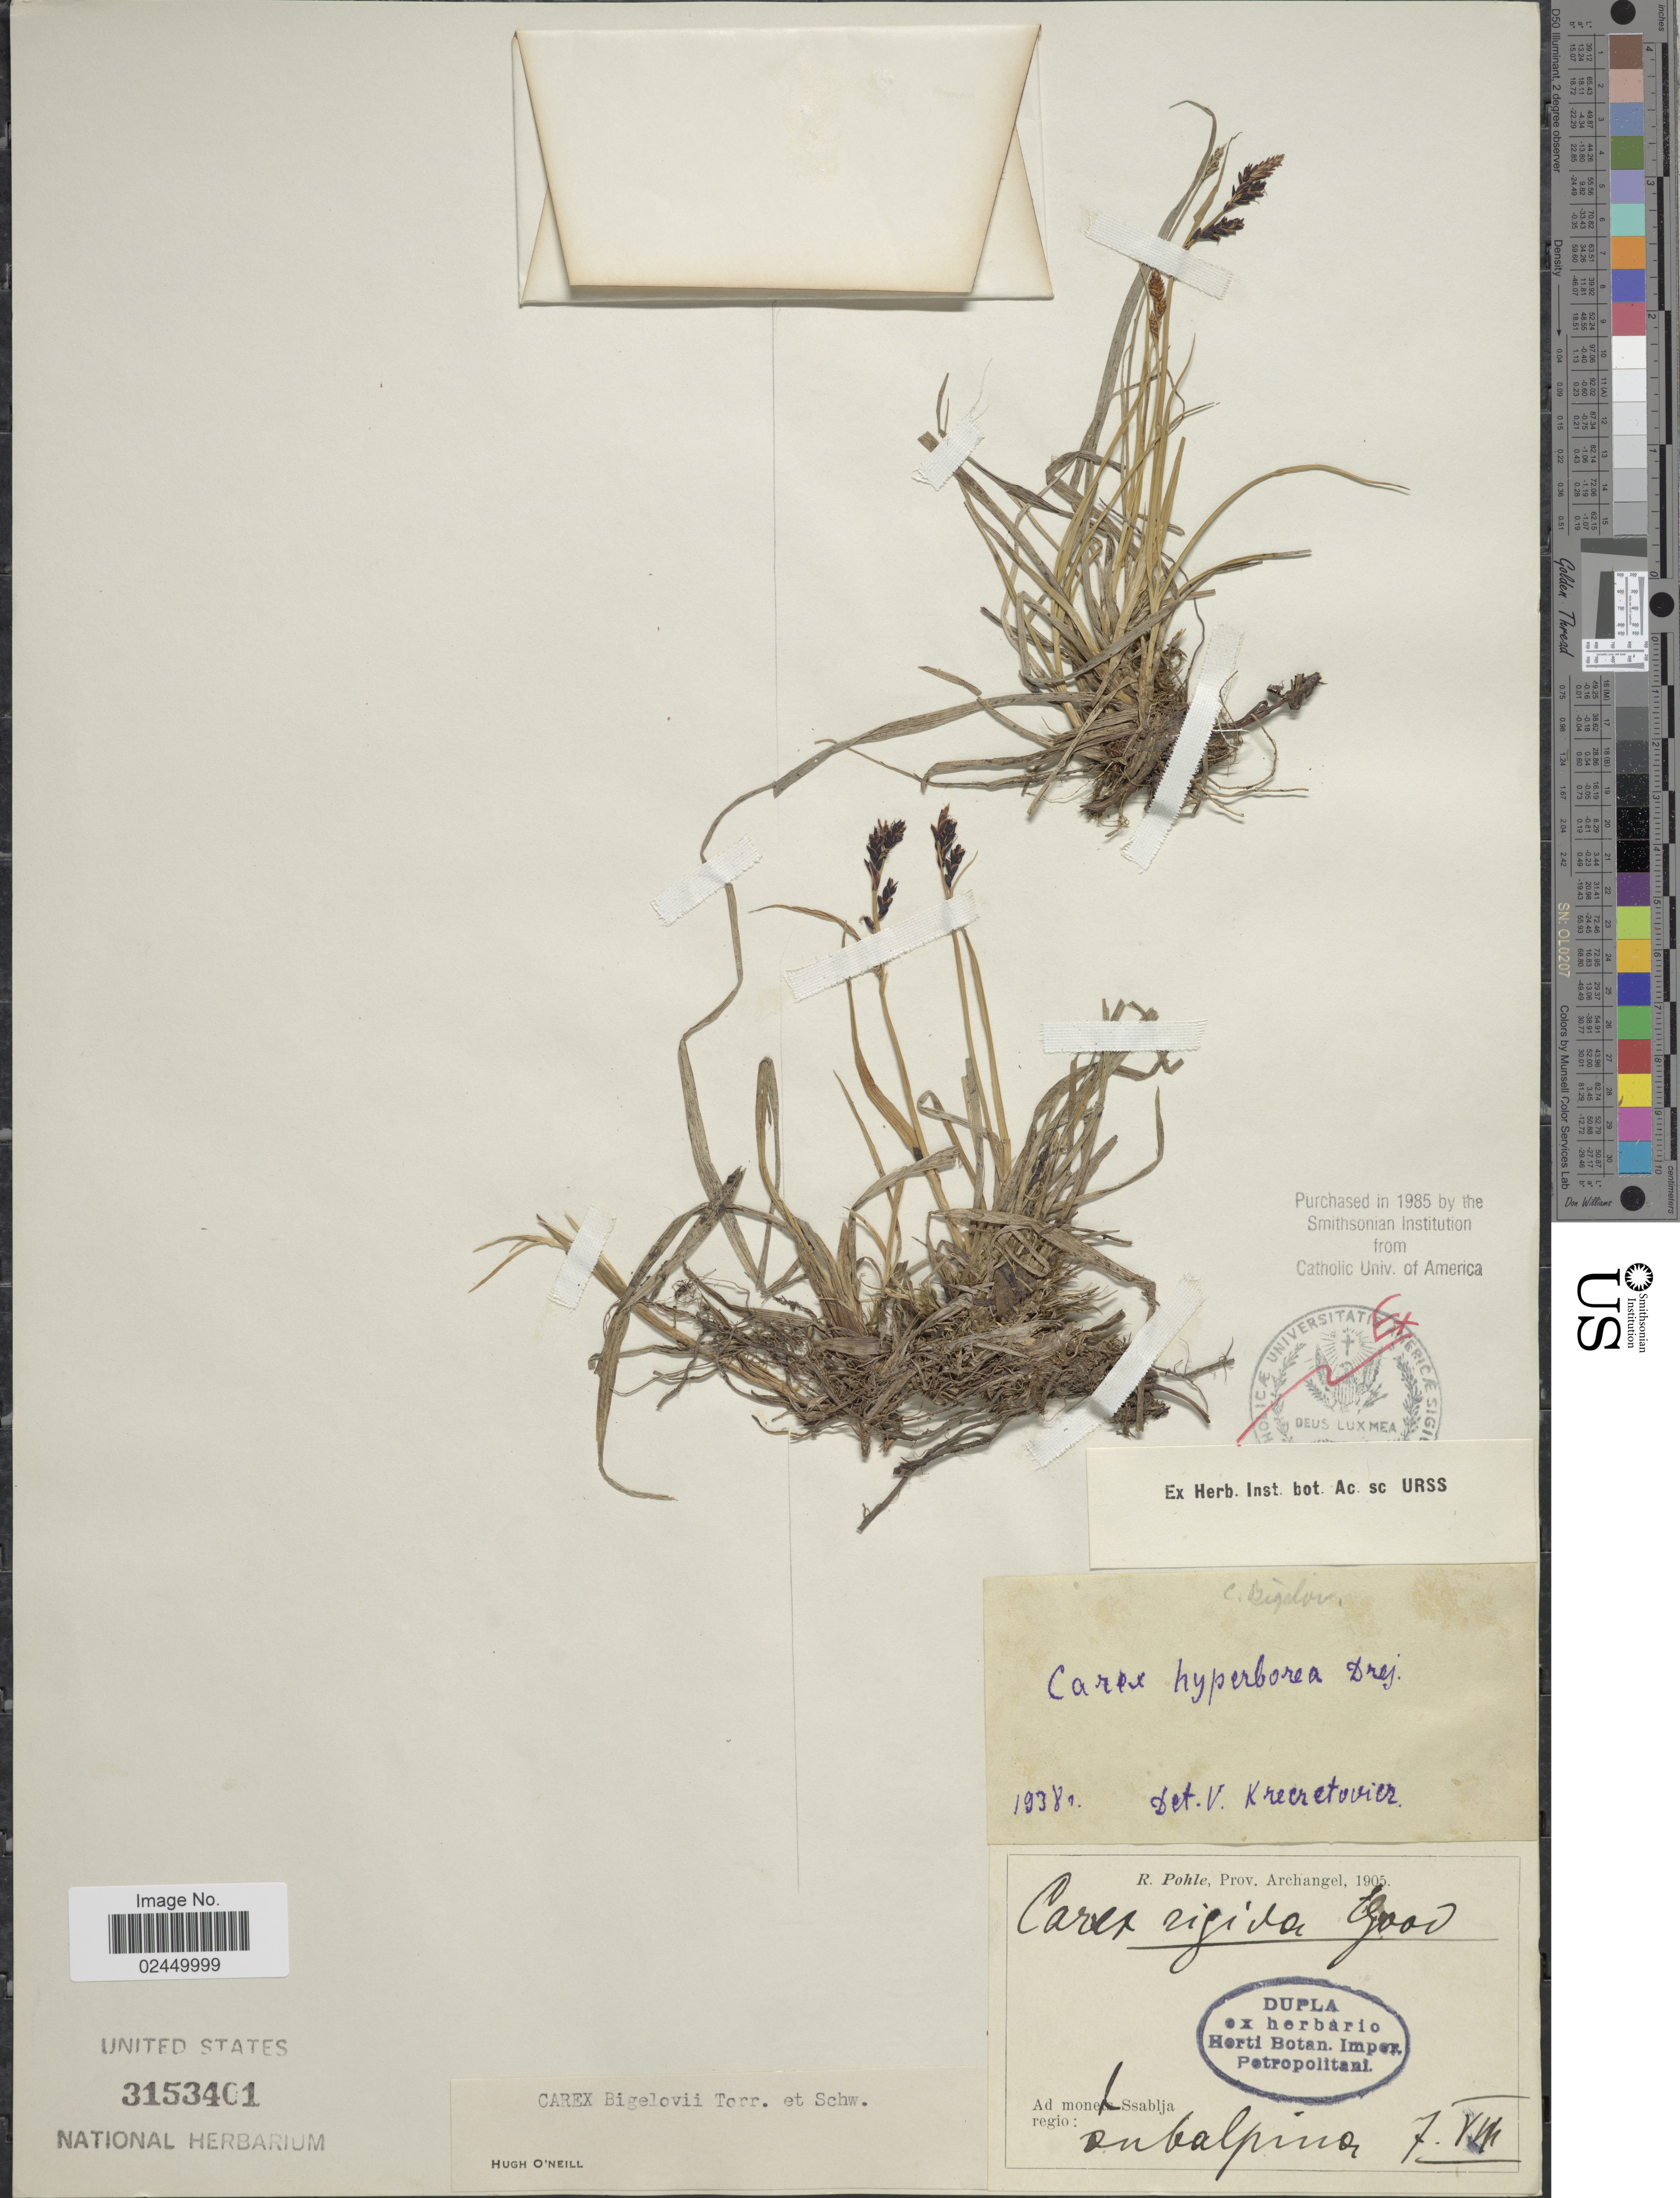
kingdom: Plantae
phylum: Tracheophyta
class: Liliopsida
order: Poales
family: Cyperaceae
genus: Carex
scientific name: Carex dacica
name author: Heuff.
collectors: R. Pohle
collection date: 1905-08-07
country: Russian Federation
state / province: Komi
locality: Prov. Archangel. Ad montes Ssablja (Mt. Sablya), regio: subalpina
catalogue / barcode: US 3153401